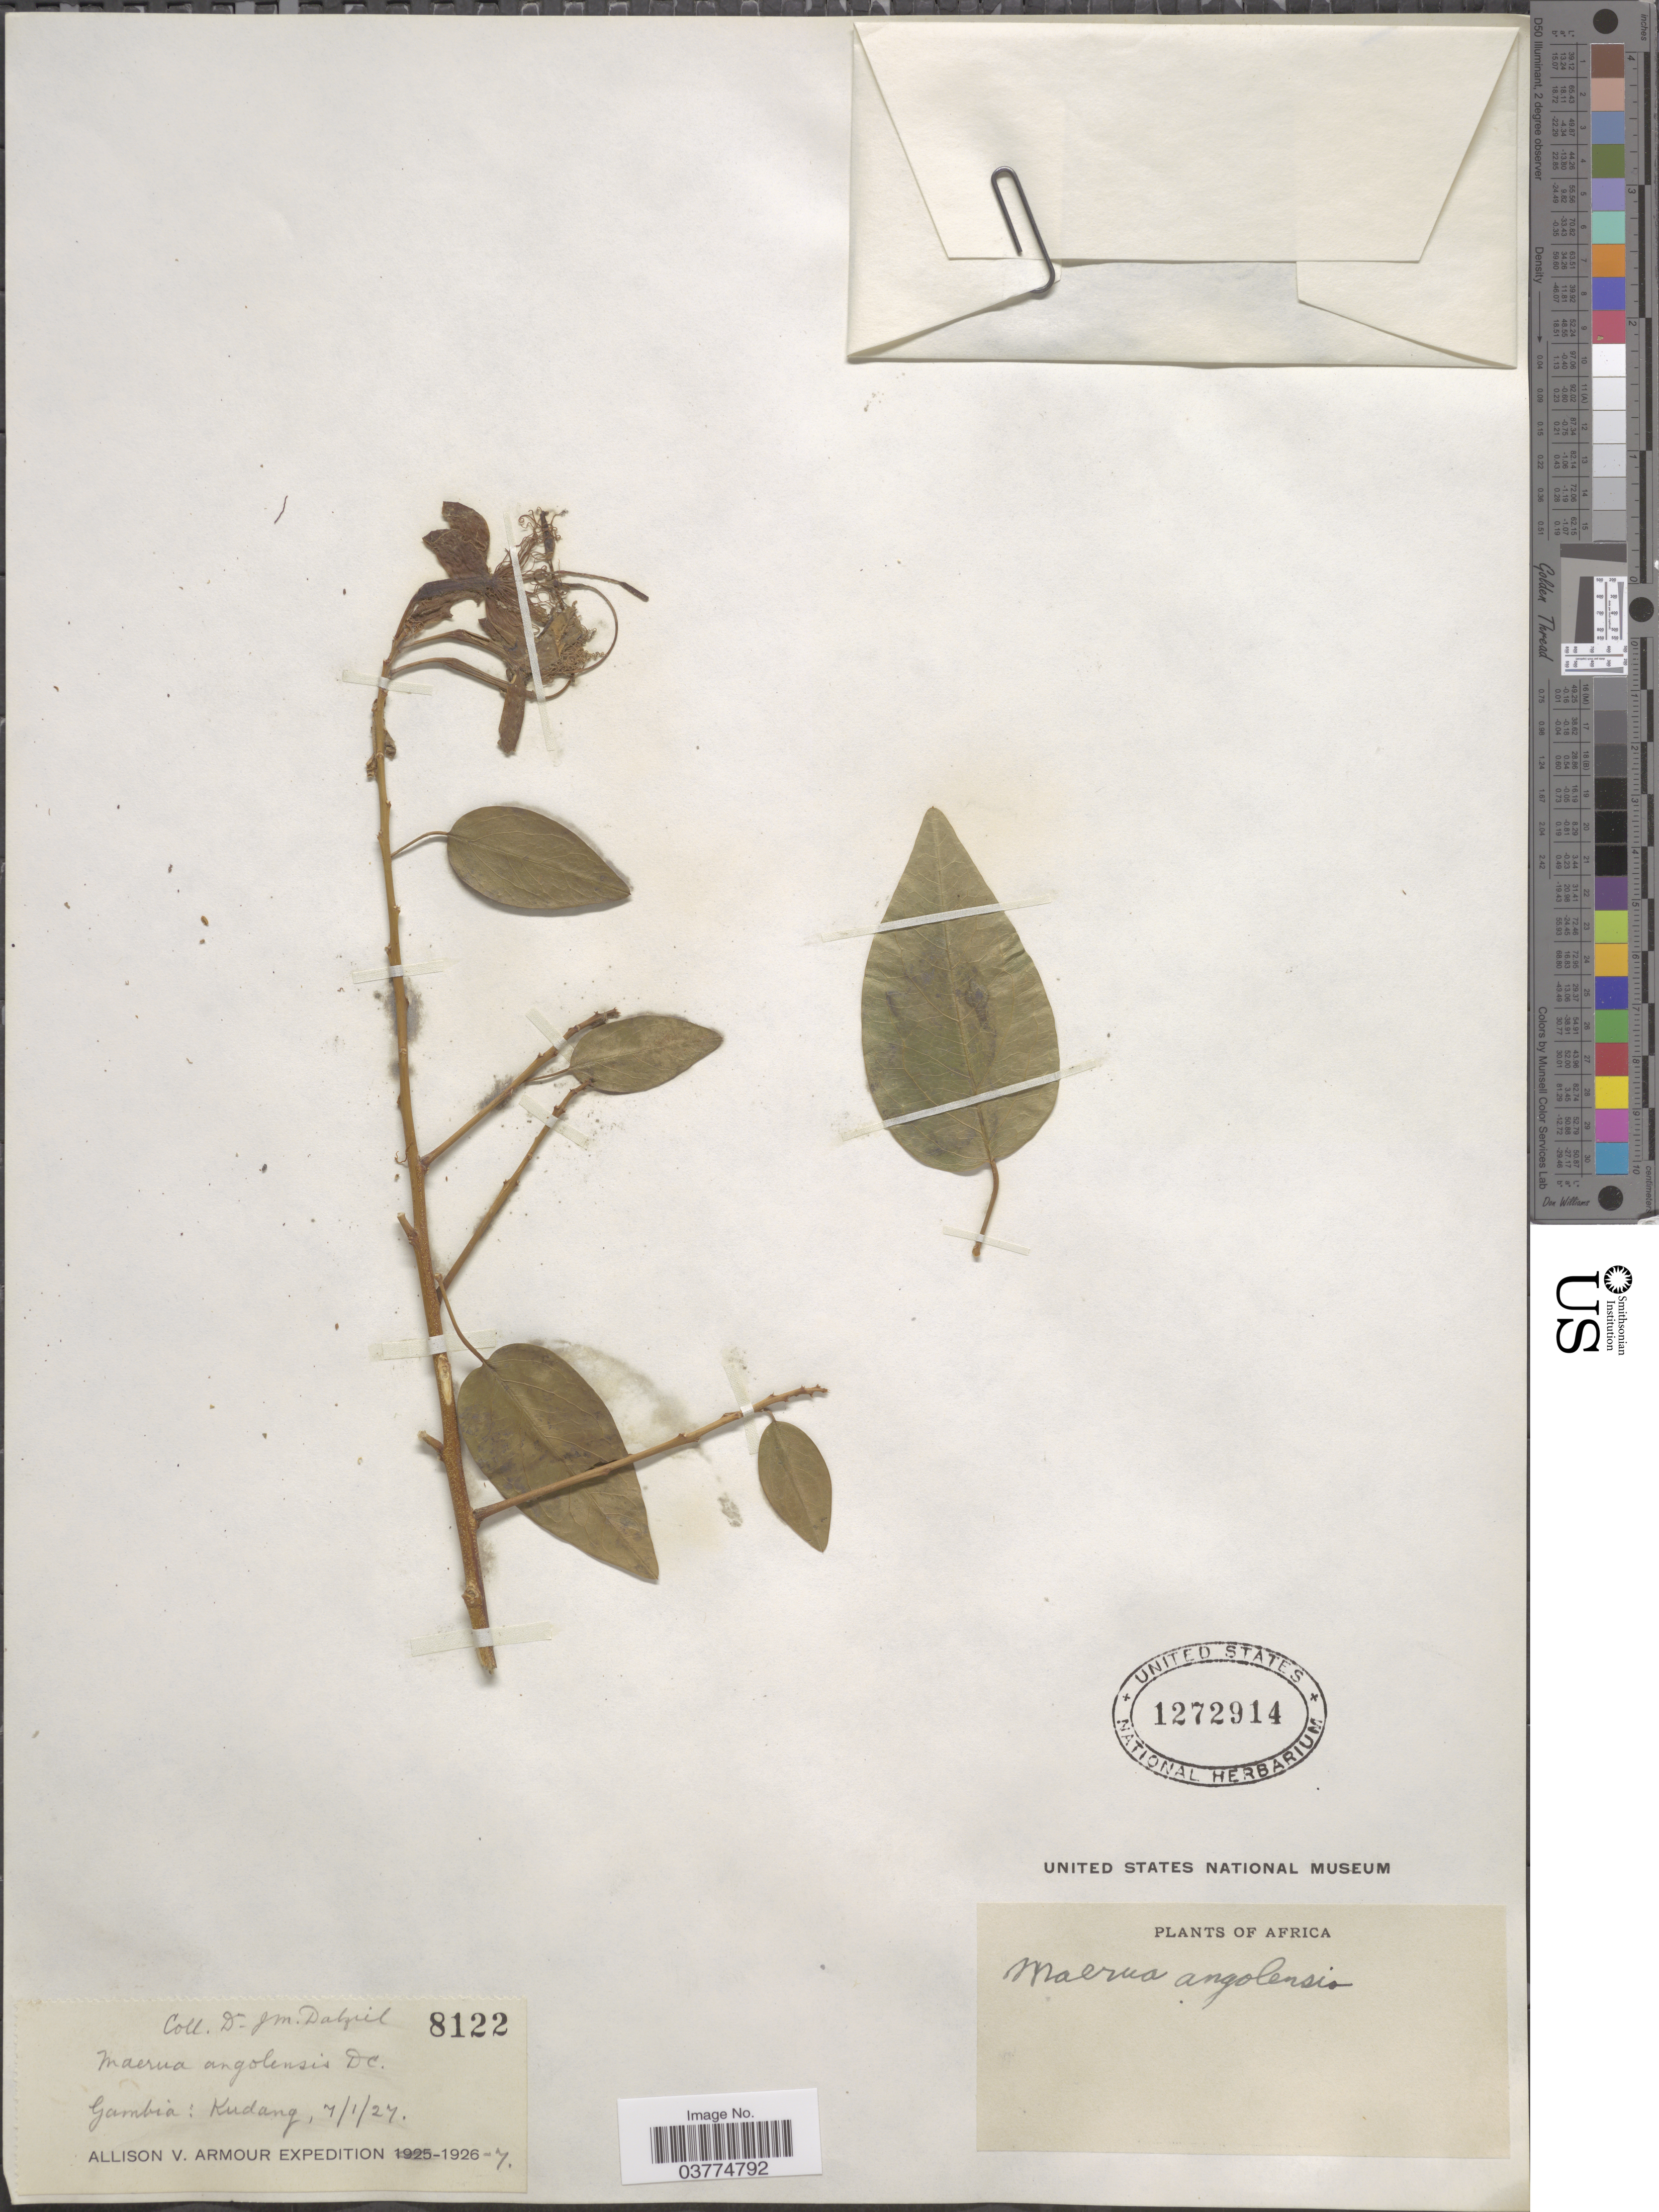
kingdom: Plantae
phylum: Tracheophyta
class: Magnoliopsida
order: Brassicales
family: Capparaceae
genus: Maerua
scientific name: Maerua angolensis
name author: DC.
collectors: J. Dalziel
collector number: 8122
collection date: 1927-01-07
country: Gambia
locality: Gambia: Kudang.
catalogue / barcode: US 1272914